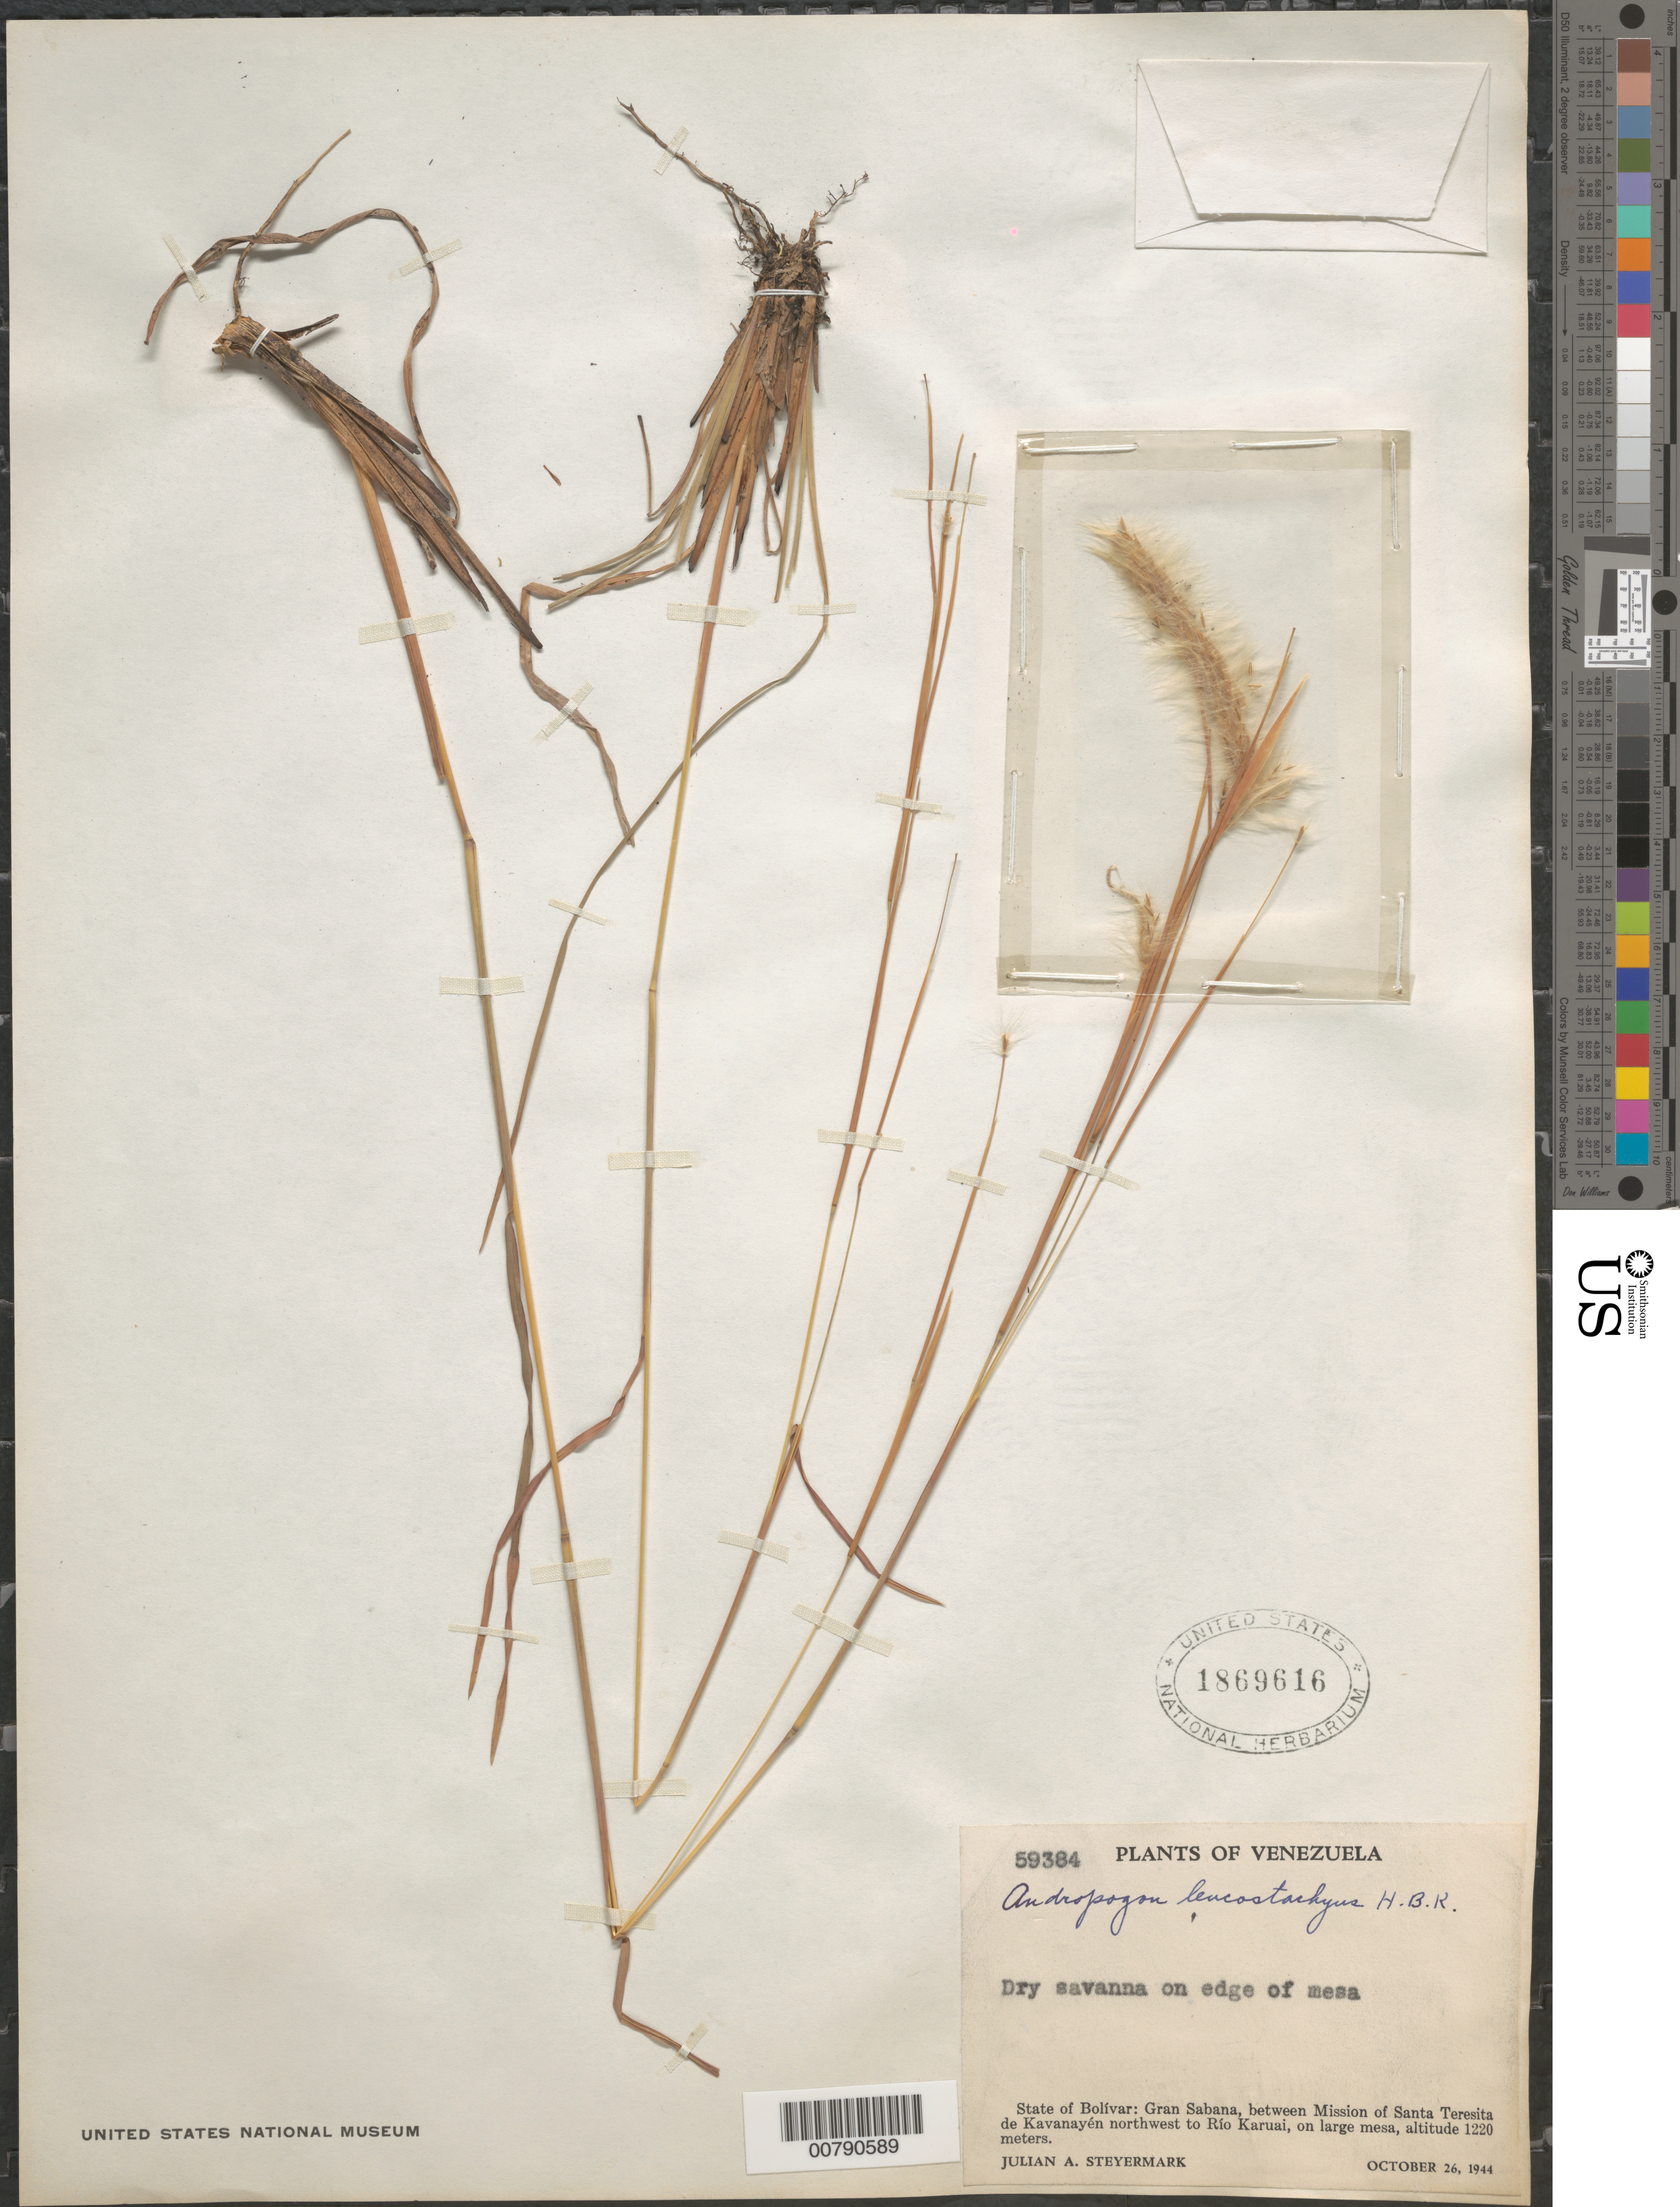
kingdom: Plantae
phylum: Tracheophyta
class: Liliopsida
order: Poales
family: Poaceae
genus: Andropogon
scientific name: Andropogon leucostachyus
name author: Kunth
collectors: J. Steyermark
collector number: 59384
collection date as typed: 26-Oct-44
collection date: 1944-10-26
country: Venezuela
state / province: Bolívar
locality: Gran Sabana, between Mission of Santa Teresita de Kavanayén NW to Río Karuai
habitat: Dry savanna on edge of large mesa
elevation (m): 1220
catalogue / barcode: US 1869616